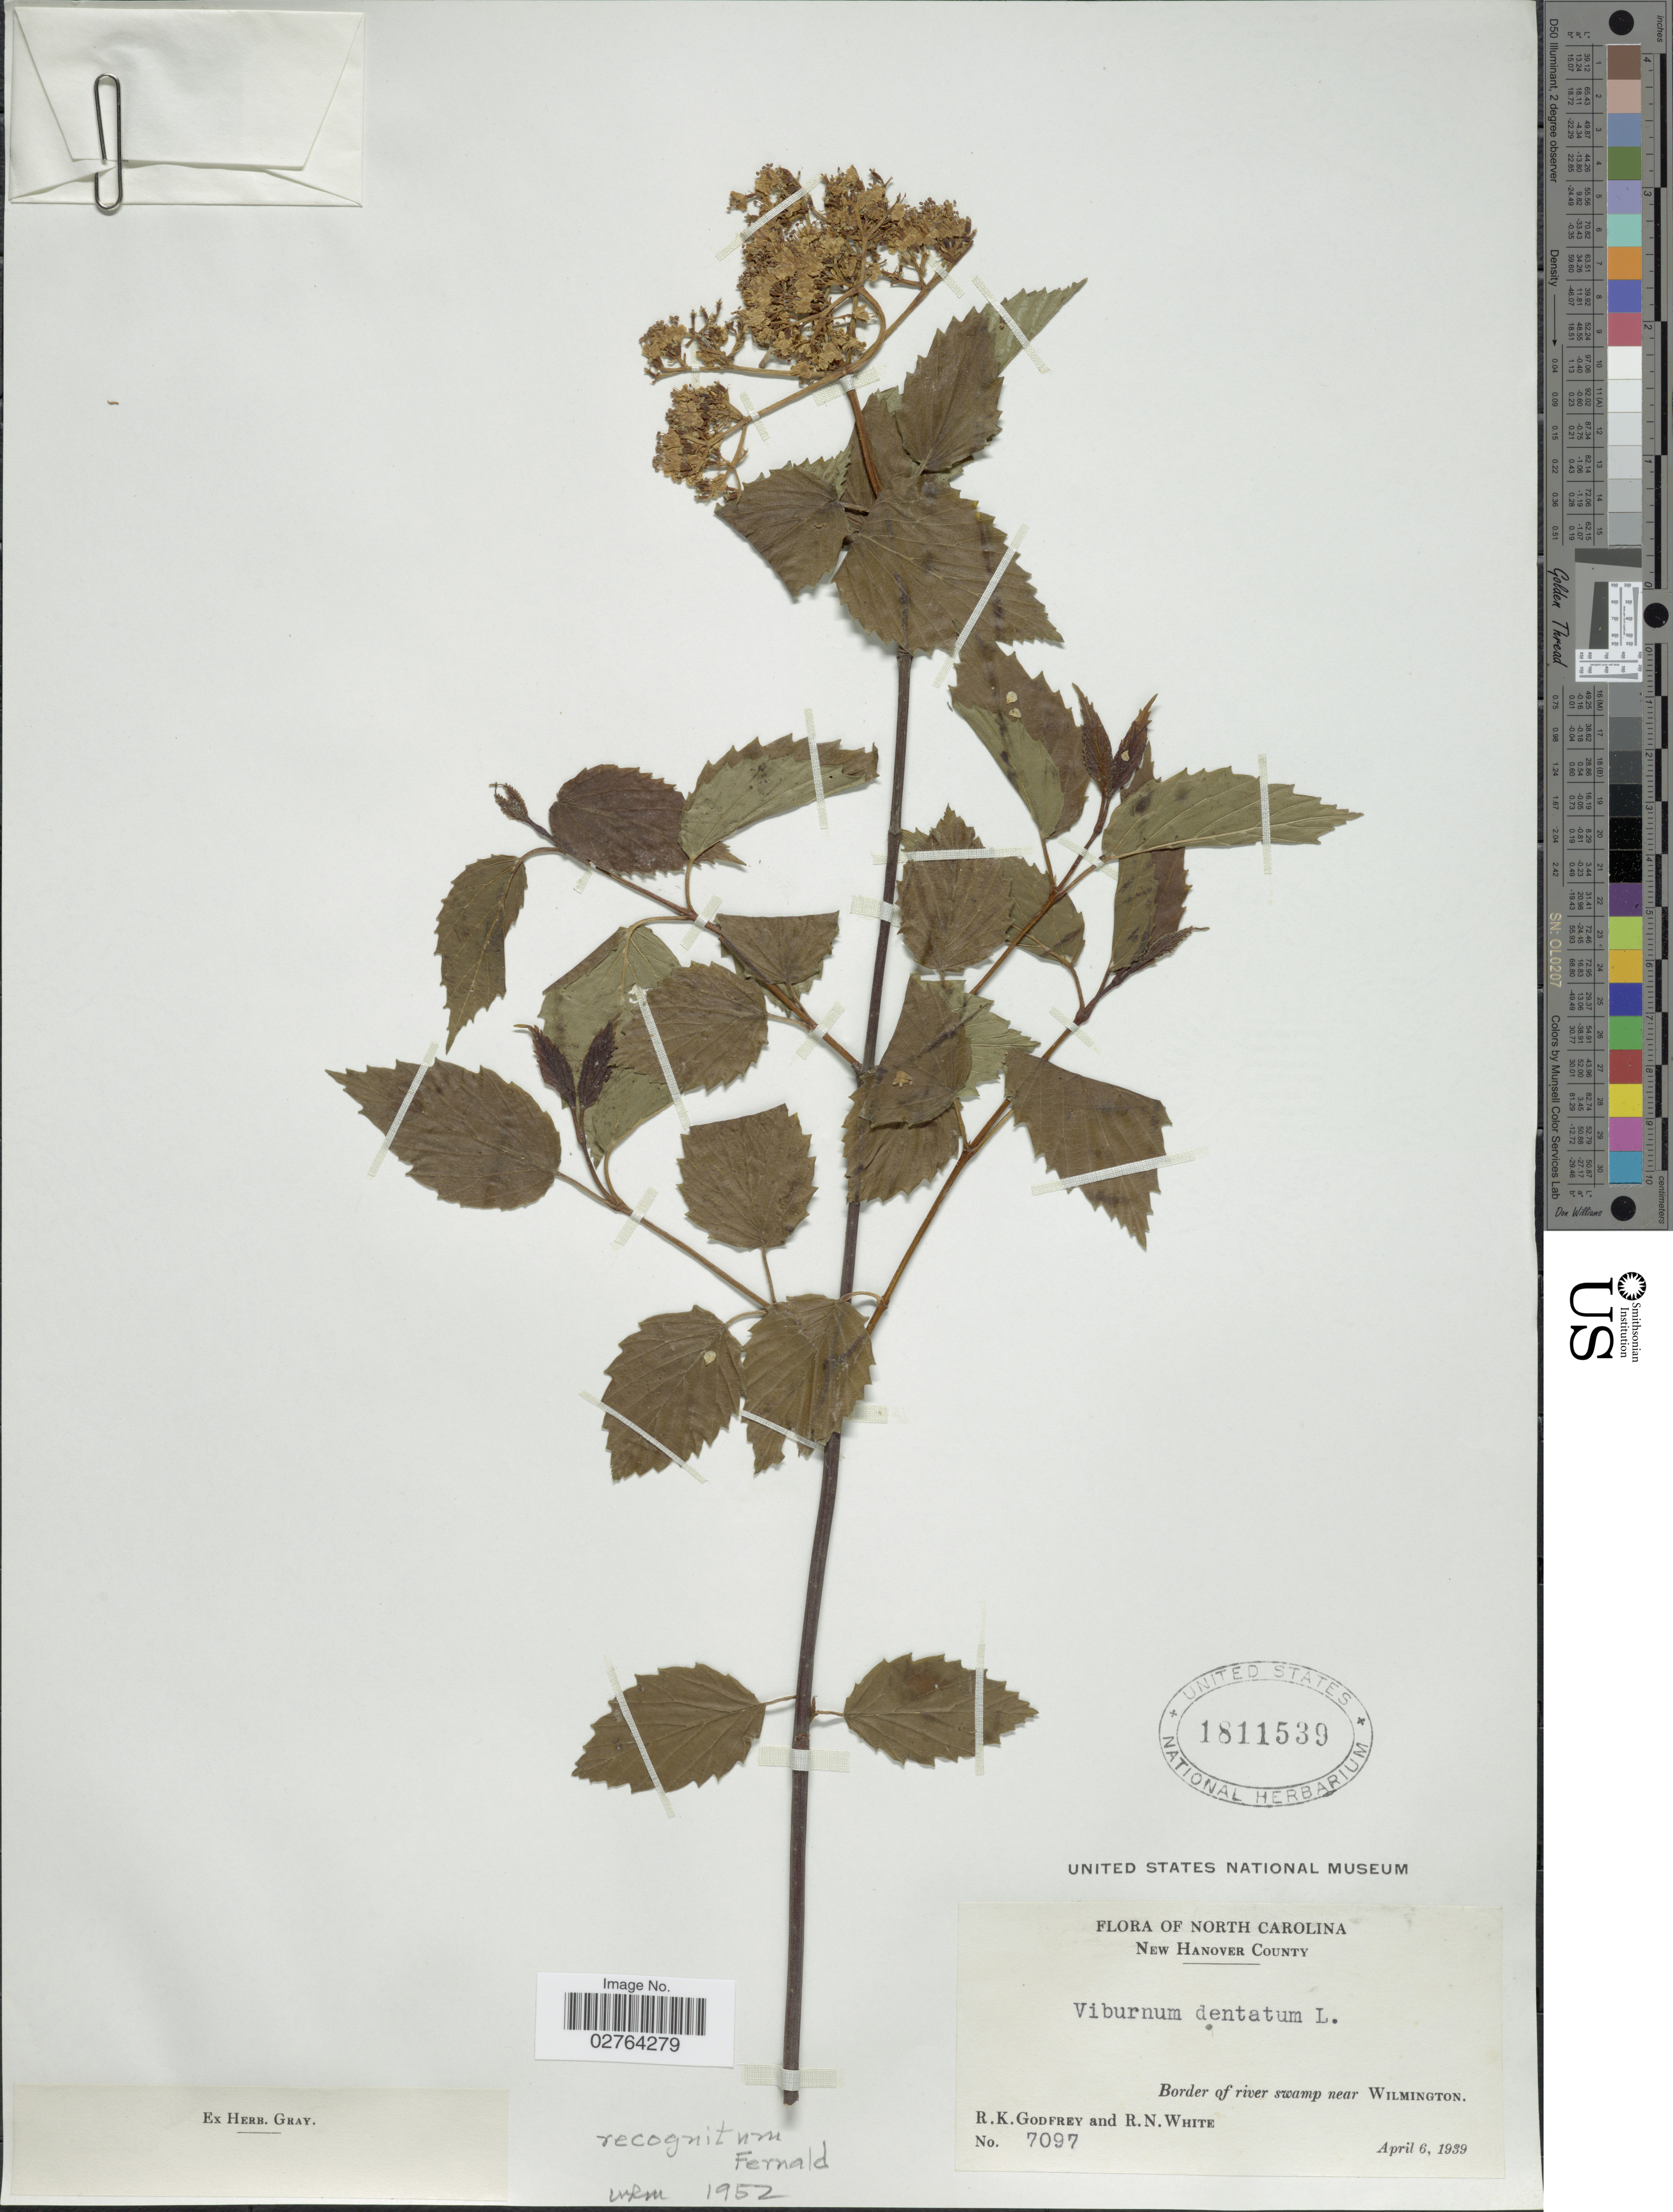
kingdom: Plantae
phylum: Tracheophyta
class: Magnoliopsida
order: Dipsacales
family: Viburnaceae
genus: Viburnum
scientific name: Viburnum recognitum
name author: Fernald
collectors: R. K. Godfrey & R. N. White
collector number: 7097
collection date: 1939-04-06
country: United States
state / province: North Carolina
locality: New Hanover County. Border of river swamp near Wilmington.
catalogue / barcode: US 1811539